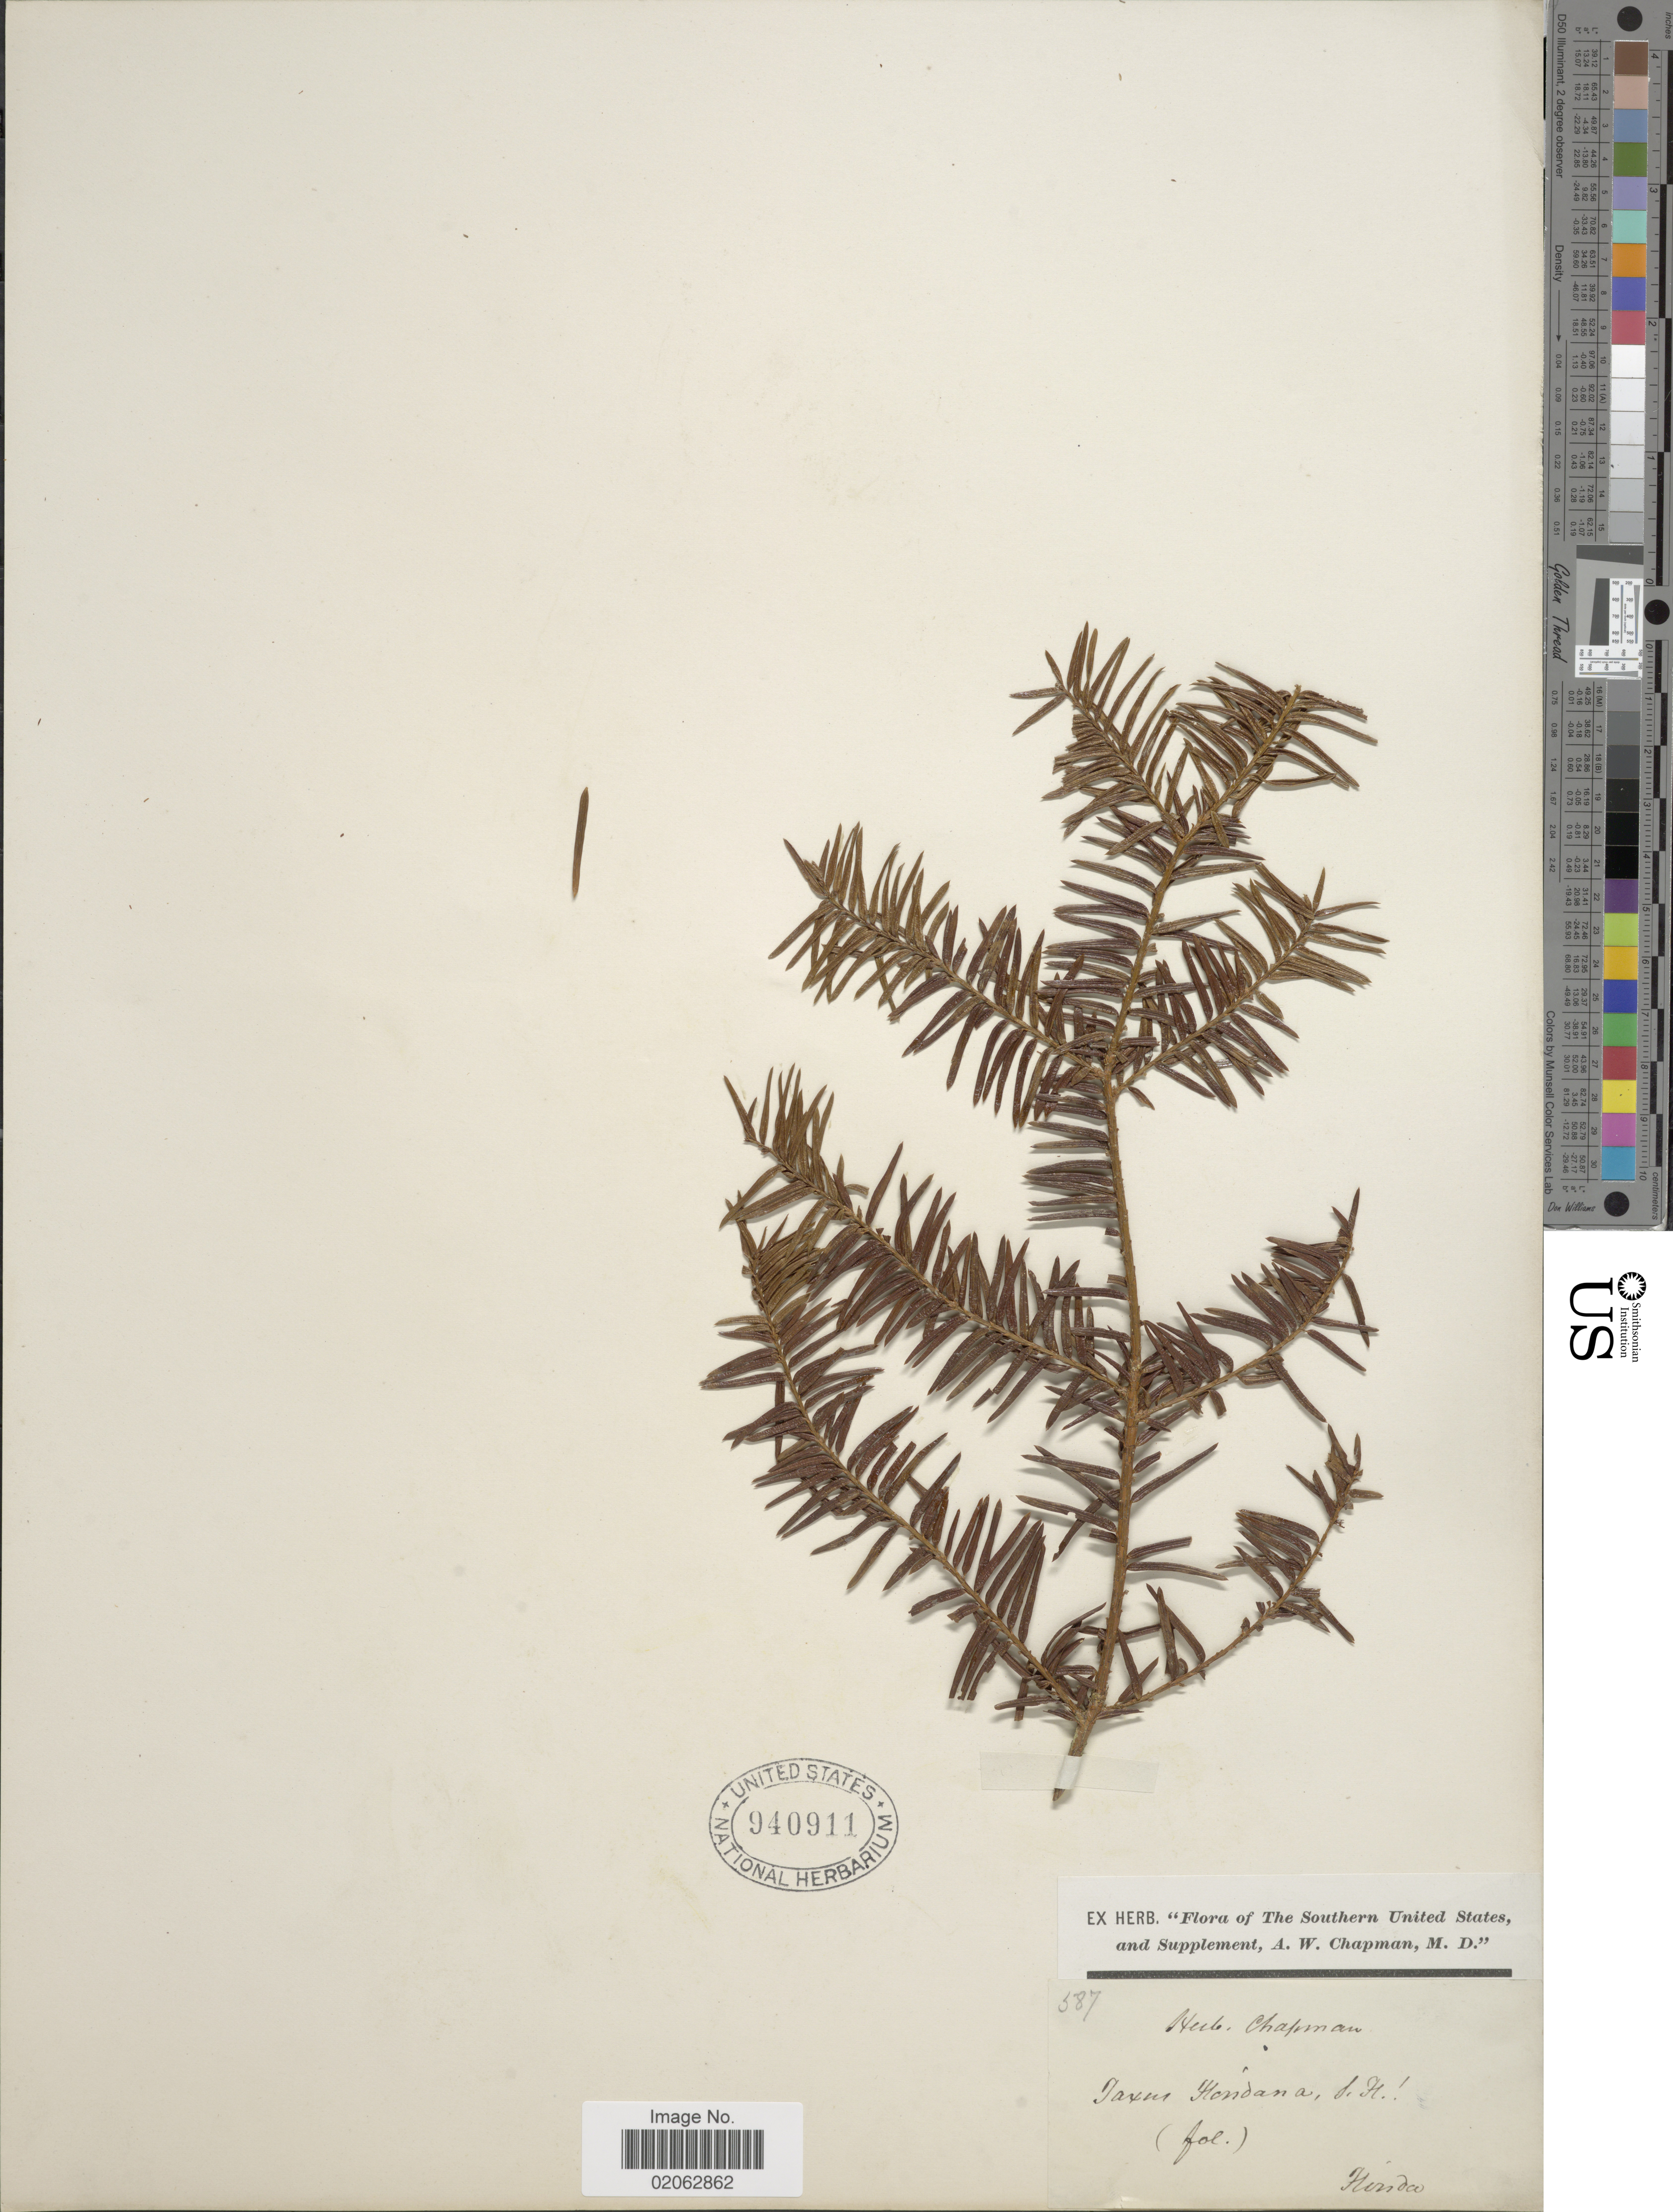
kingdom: Plantae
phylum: Tracheophyta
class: Pinopsida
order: Pinales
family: Taxaceae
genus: Taxus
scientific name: Taxus floridana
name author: Nutt. ex Chapm.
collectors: ex herb. Chapman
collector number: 587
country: United States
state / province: Florida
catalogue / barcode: US 940911